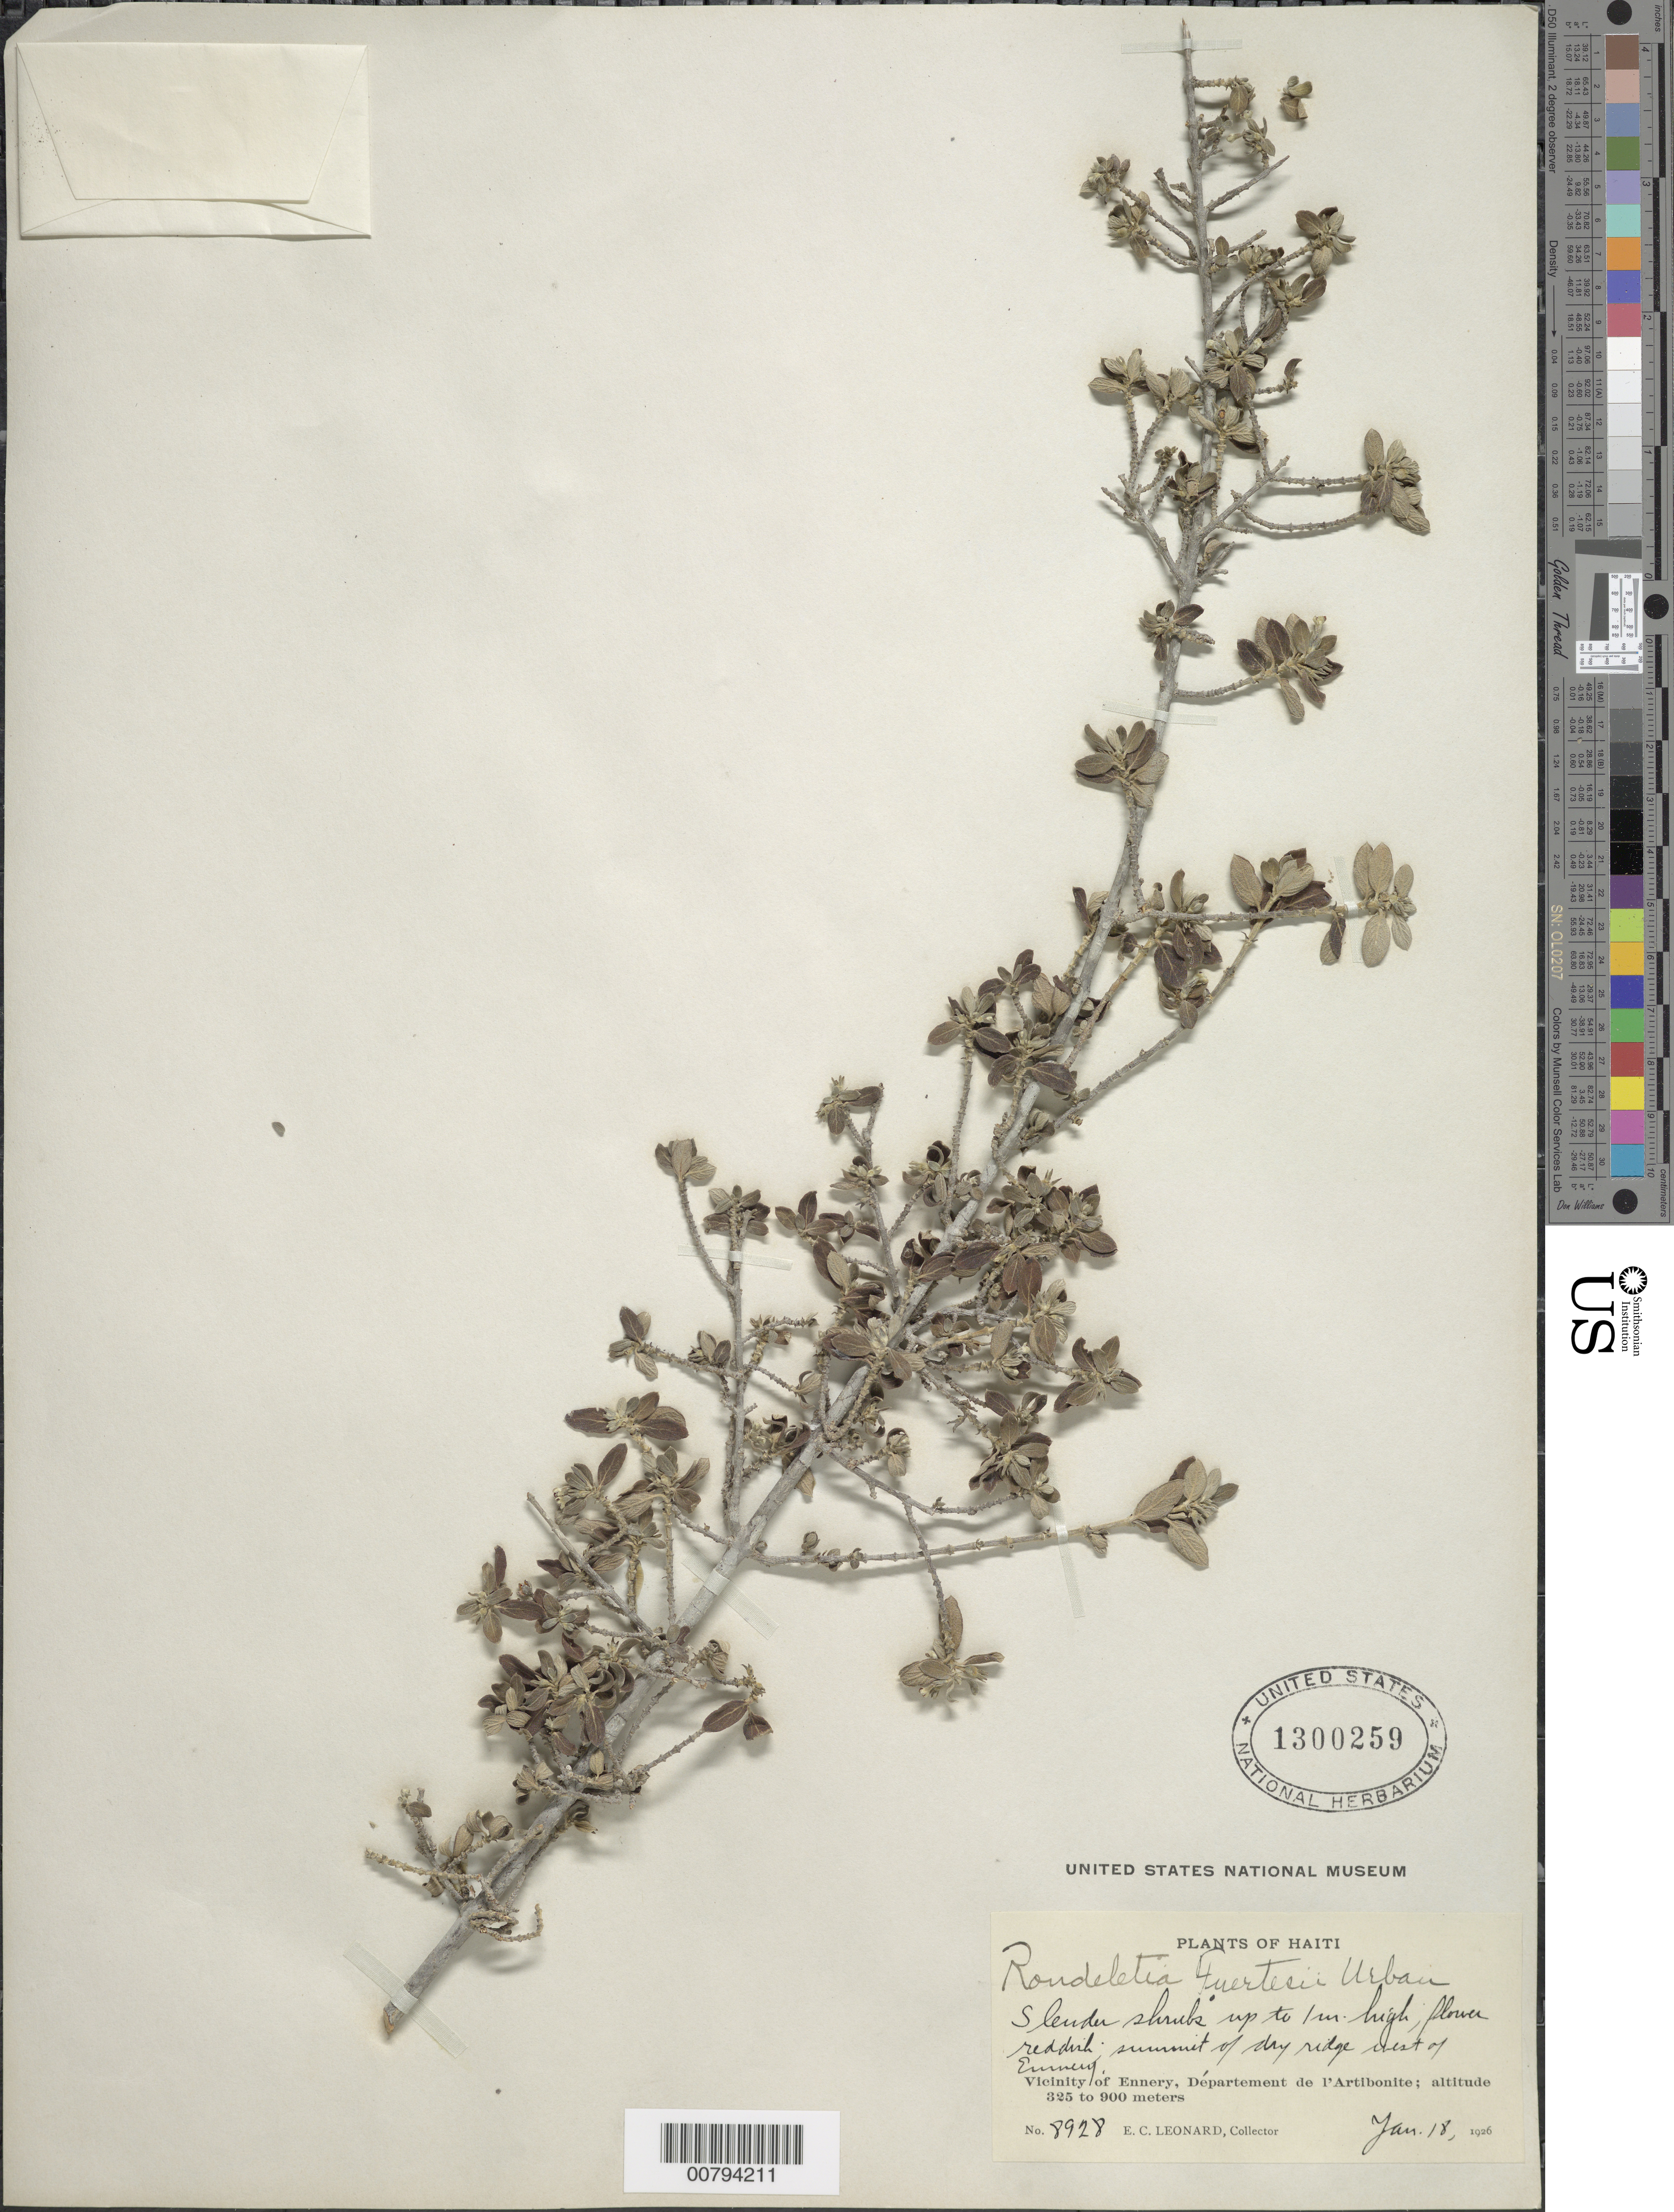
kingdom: Plantae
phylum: Tracheophyta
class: Magnoliopsida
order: Gentianales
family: Rubiaceae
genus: Rondeletia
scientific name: Rondeletia fuertesii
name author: Urb.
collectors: E. C. Leonard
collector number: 8928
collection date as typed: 18 Jan 1926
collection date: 1926-01-18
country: Haiti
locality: Vicinity of Ennery, Départment de l'Artibonite. Summit of ridge west of Emnery.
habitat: Summit of dry ridge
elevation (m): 325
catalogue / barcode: US 1300259